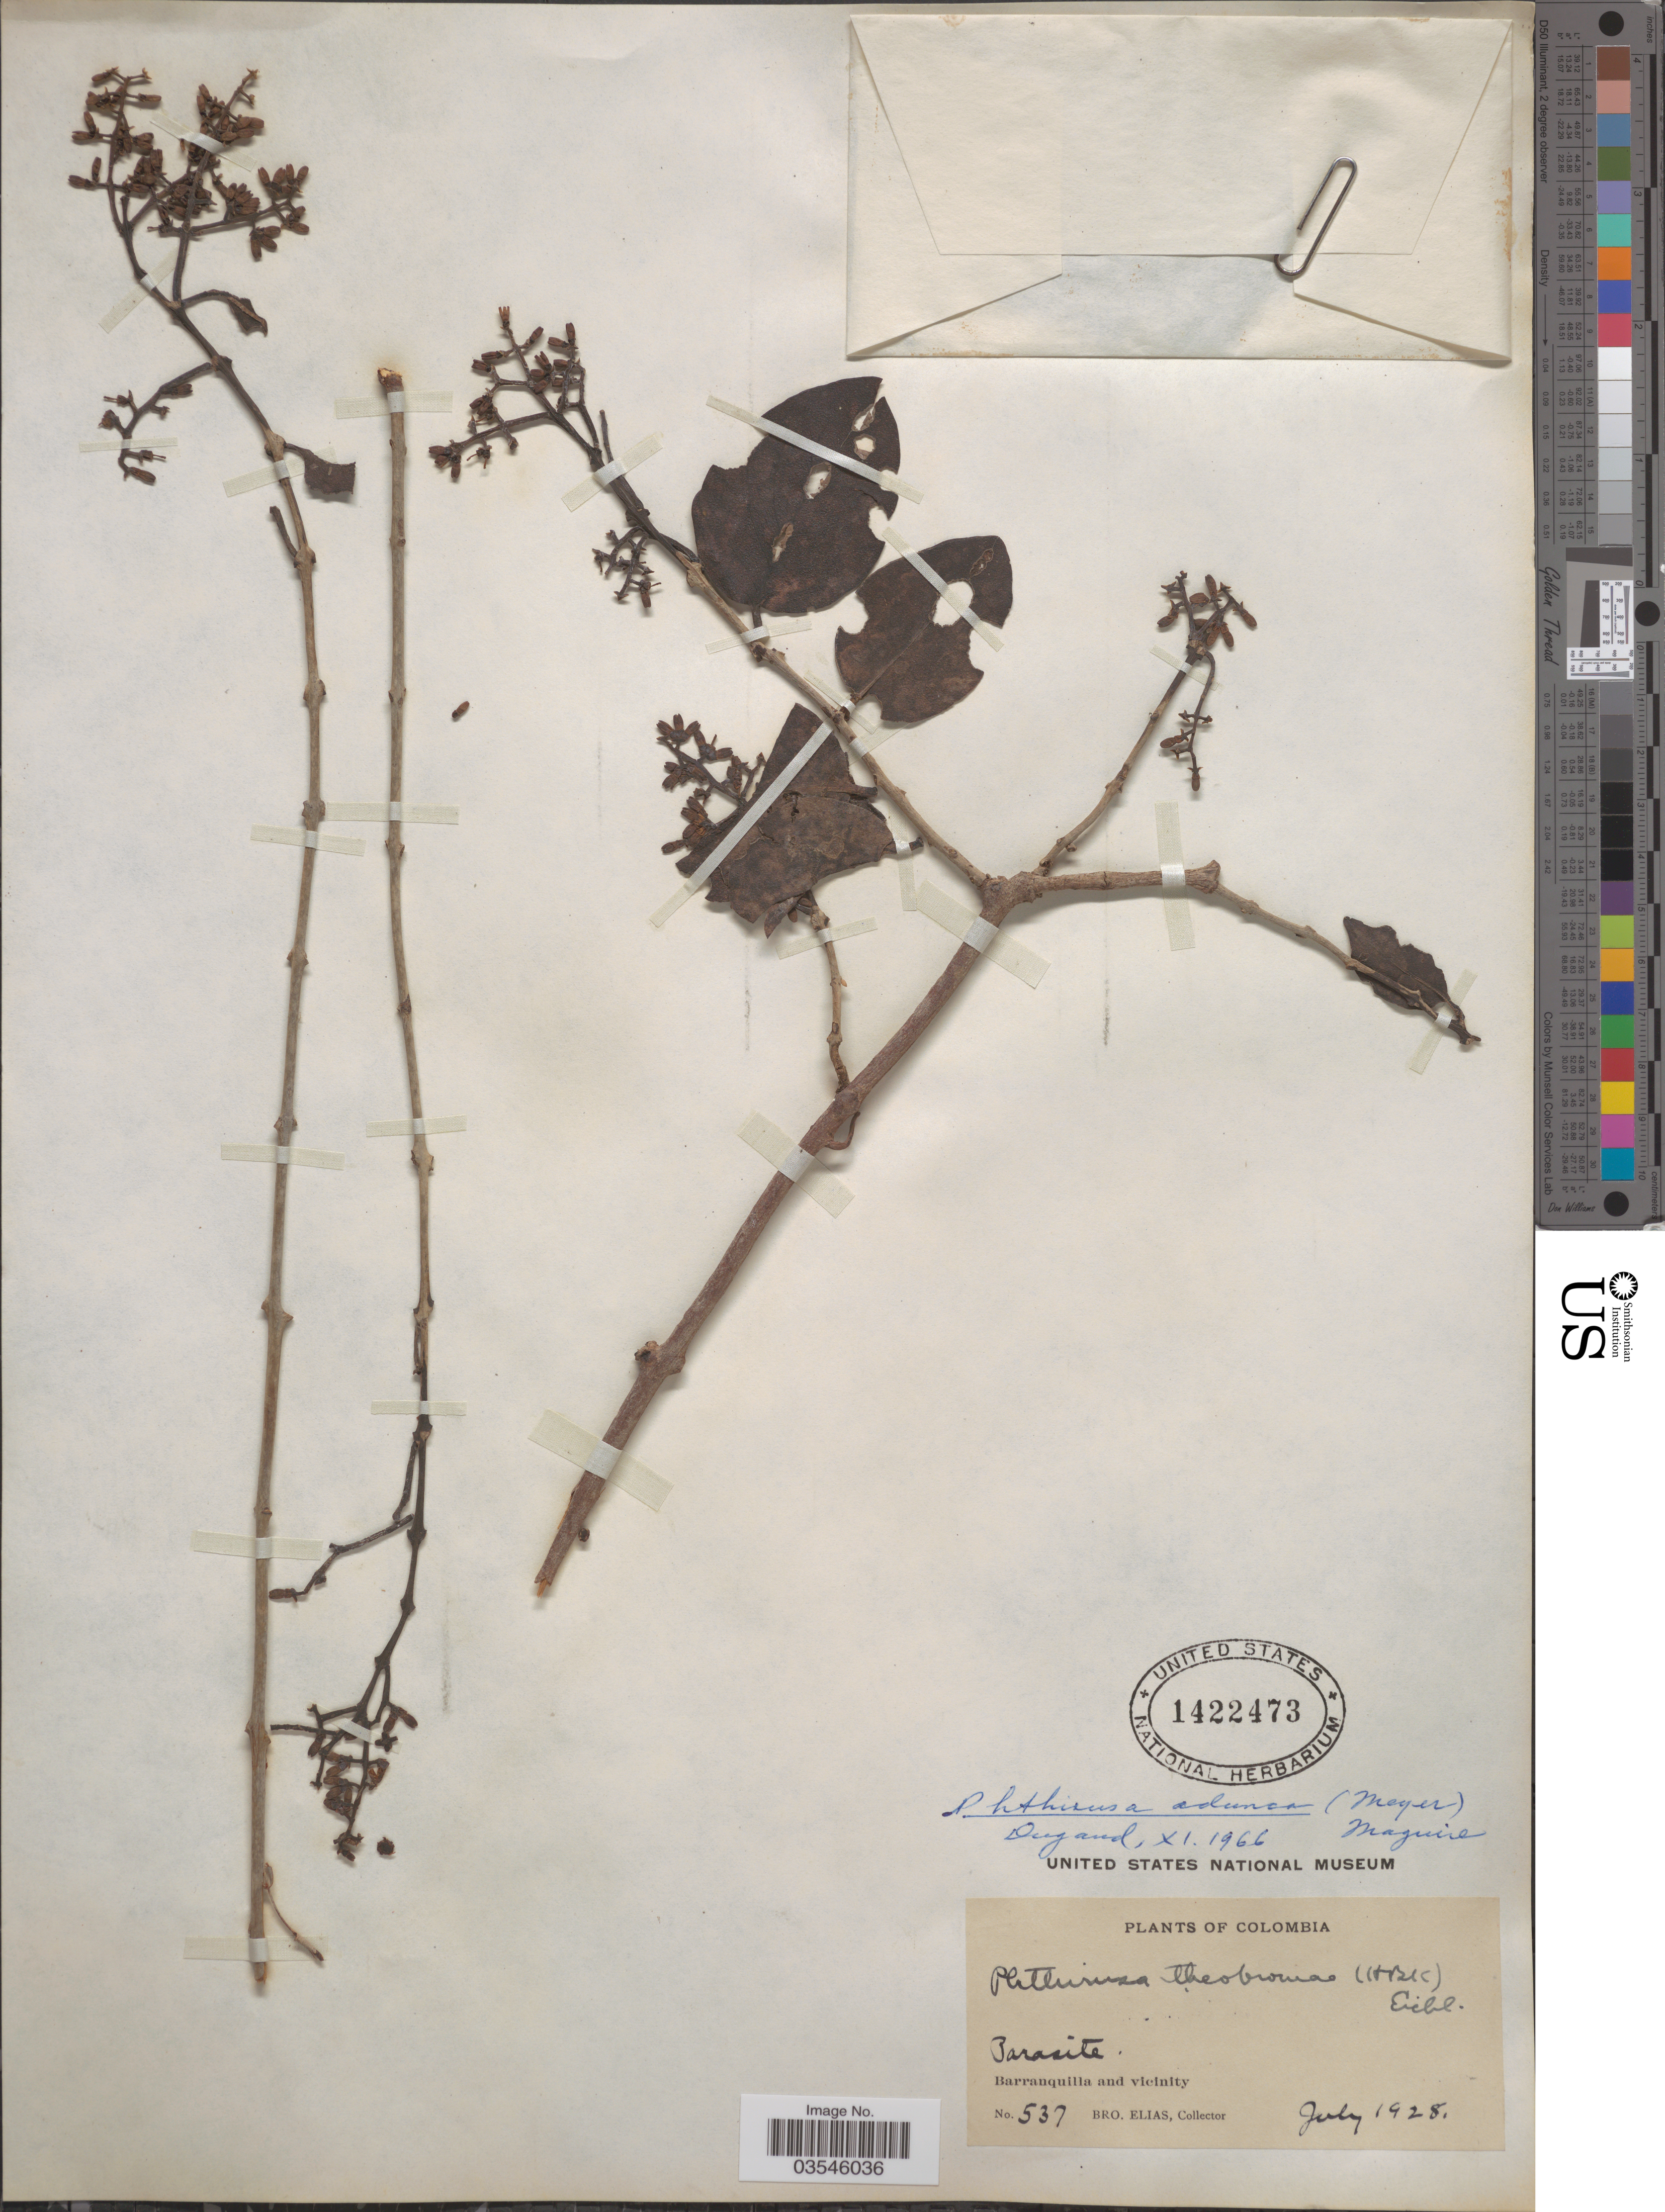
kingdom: Plantae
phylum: Tracheophyta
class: Magnoliopsida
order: Santalales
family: Loranthaceae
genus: Phthirusa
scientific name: Phthirusa adunca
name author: (G. Mey.) Maguire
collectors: Bro. Elias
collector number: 537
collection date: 1928-07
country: Colombia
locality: Barranquilla and vicinity.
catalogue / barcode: US 1422473